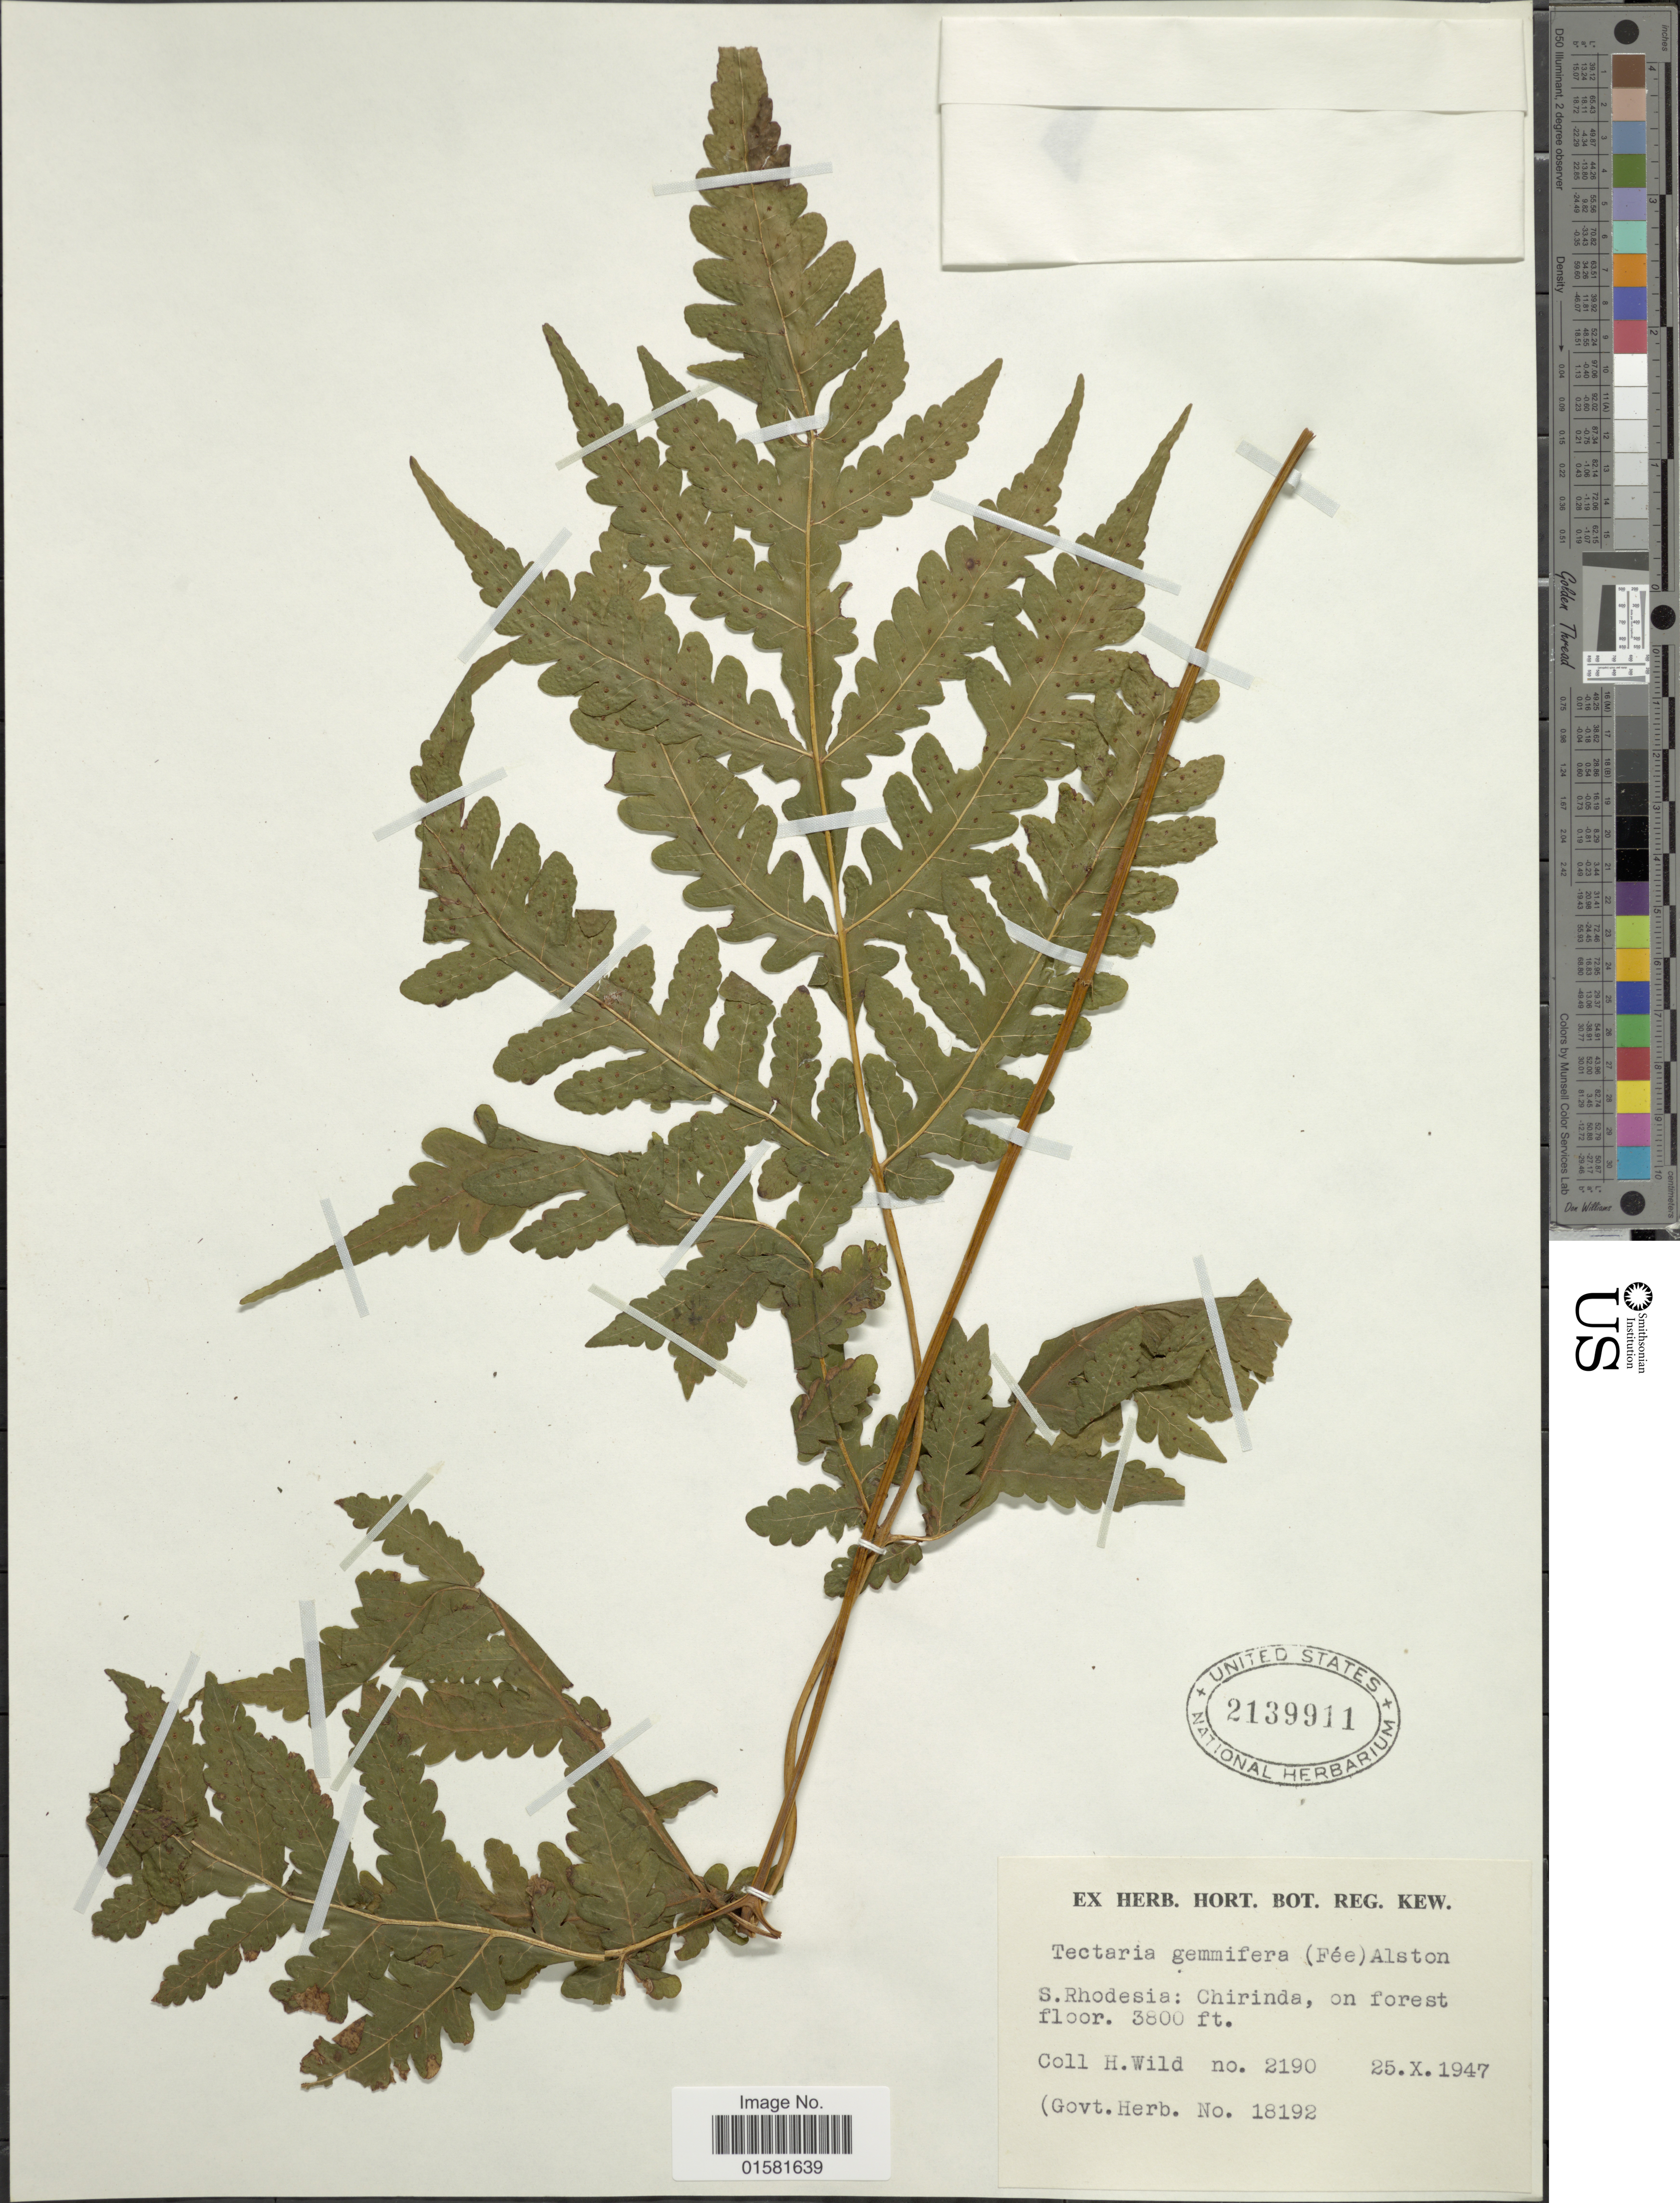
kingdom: Plantae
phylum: Tracheophyta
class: Polypodiopsida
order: Polypodiales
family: Tectariaceae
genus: Tectaria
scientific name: Tectaria gemmifera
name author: (Fée) Alston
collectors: H. Wild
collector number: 2190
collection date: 1947-10-25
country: Zimbabwe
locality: S. Rhodesia: Chirinda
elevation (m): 1158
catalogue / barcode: US 2139911